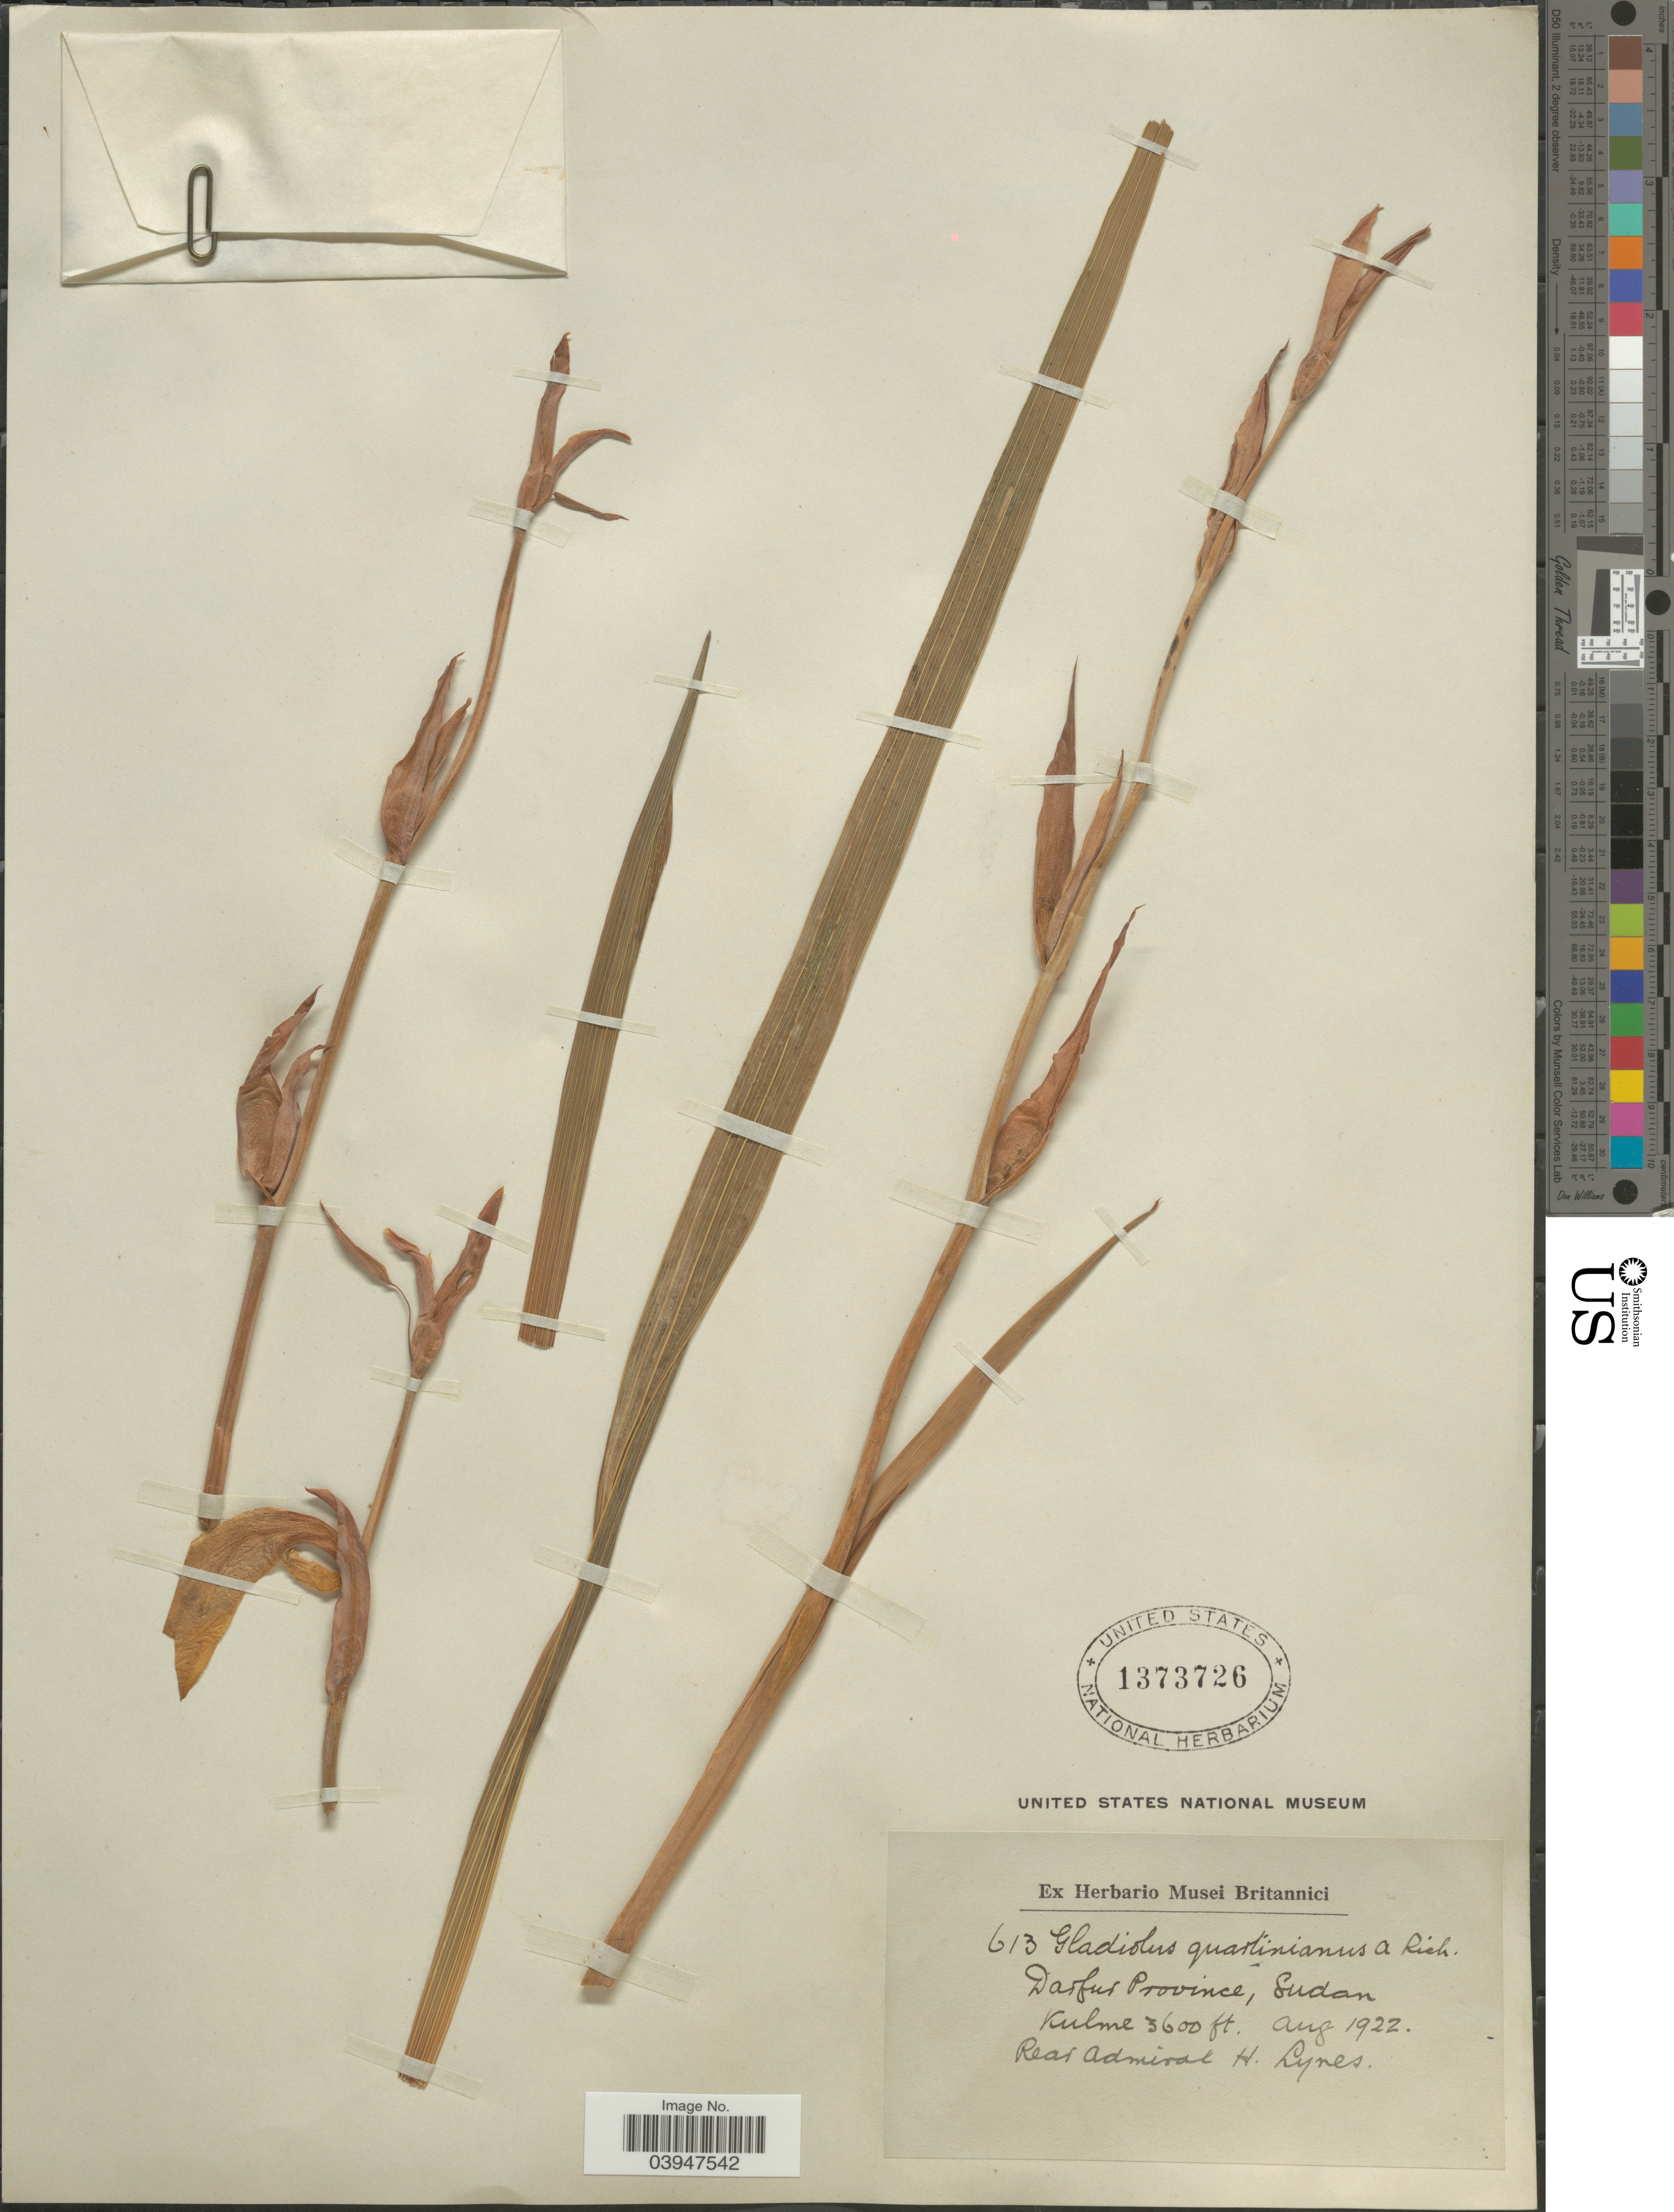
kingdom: Plantae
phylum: Tracheophyta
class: Liliopsida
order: Asparagales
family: Iridaceae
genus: Gladiolus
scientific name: Gladiolus quartinianus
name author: A. Rich.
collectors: H. Lynes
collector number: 613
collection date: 1922-08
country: Sudan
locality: Darfur Province. Kulme.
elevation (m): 1097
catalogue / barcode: US 1373726